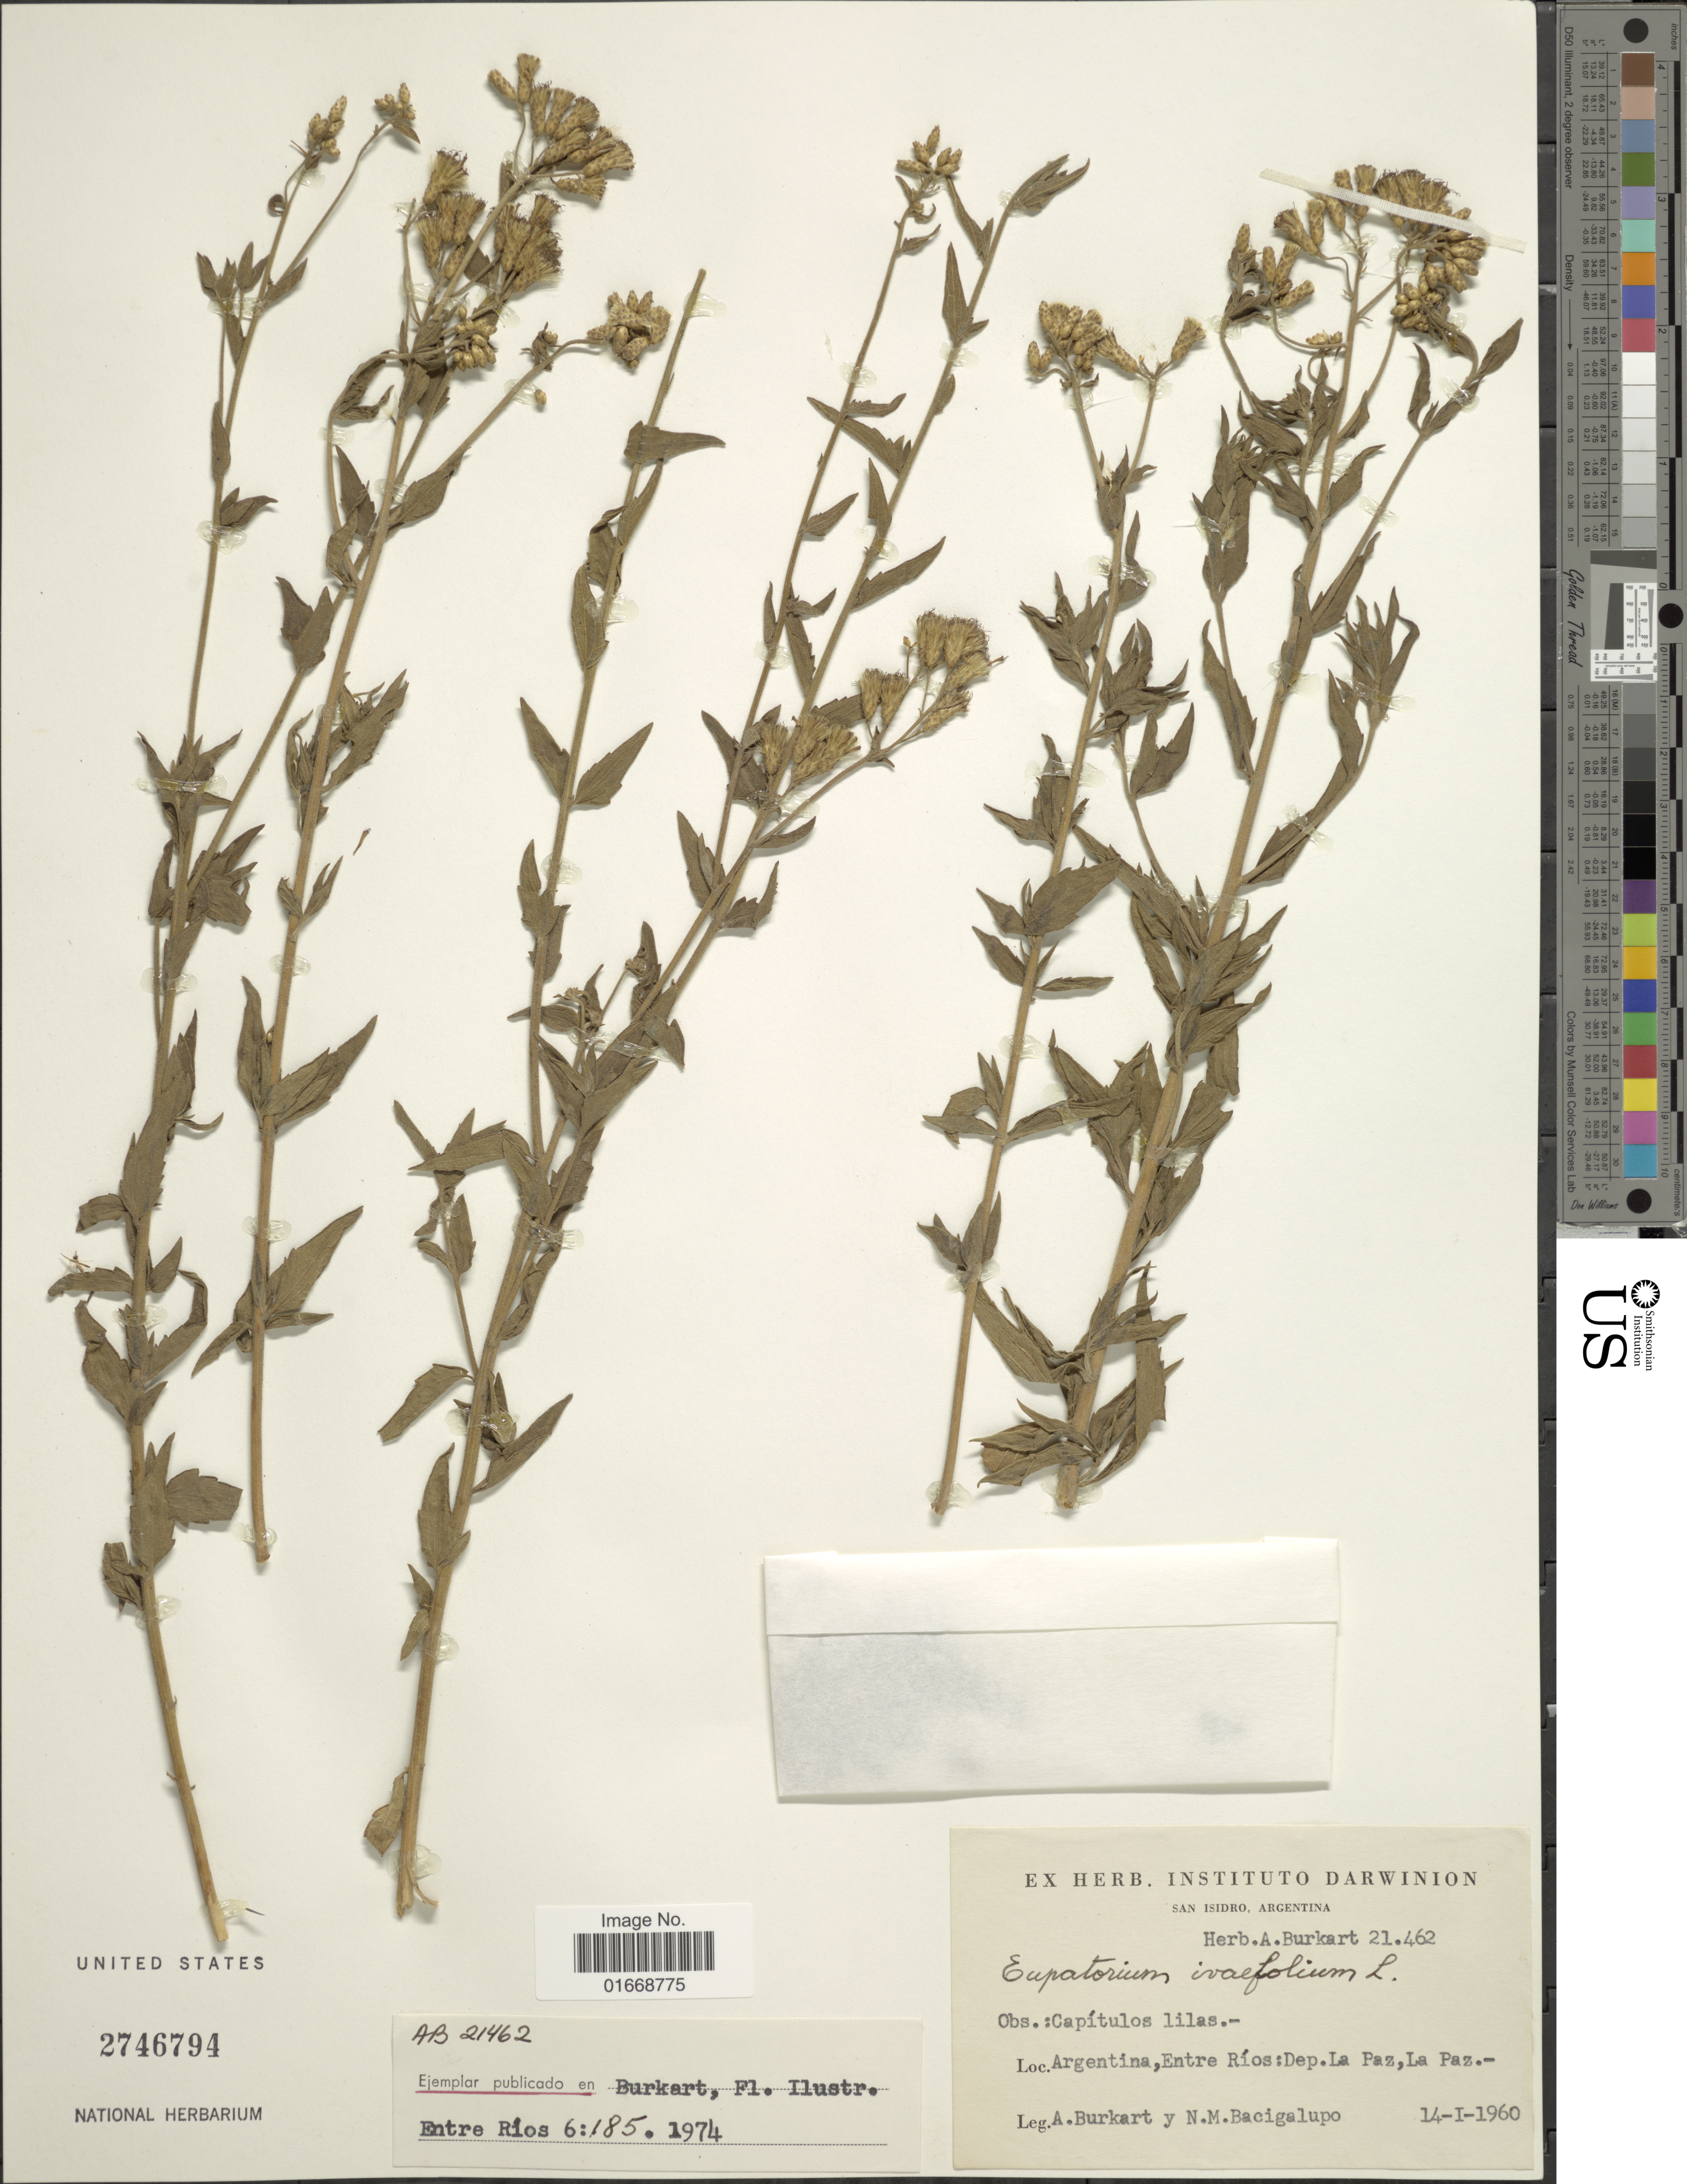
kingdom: Plantae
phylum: Tracheophyta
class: Magnoliopsida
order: Asterales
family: Asteraceae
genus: Chromolaena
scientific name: Chromolaena ivaefolia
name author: (L.) R.M. King & H. Rob.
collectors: A. E. Burkart & N. M. Bacigalupo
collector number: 11462*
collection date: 1960-01-14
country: Argentina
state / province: Entre Rios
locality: Dep. La Paz, La Paz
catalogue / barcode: US 2746794